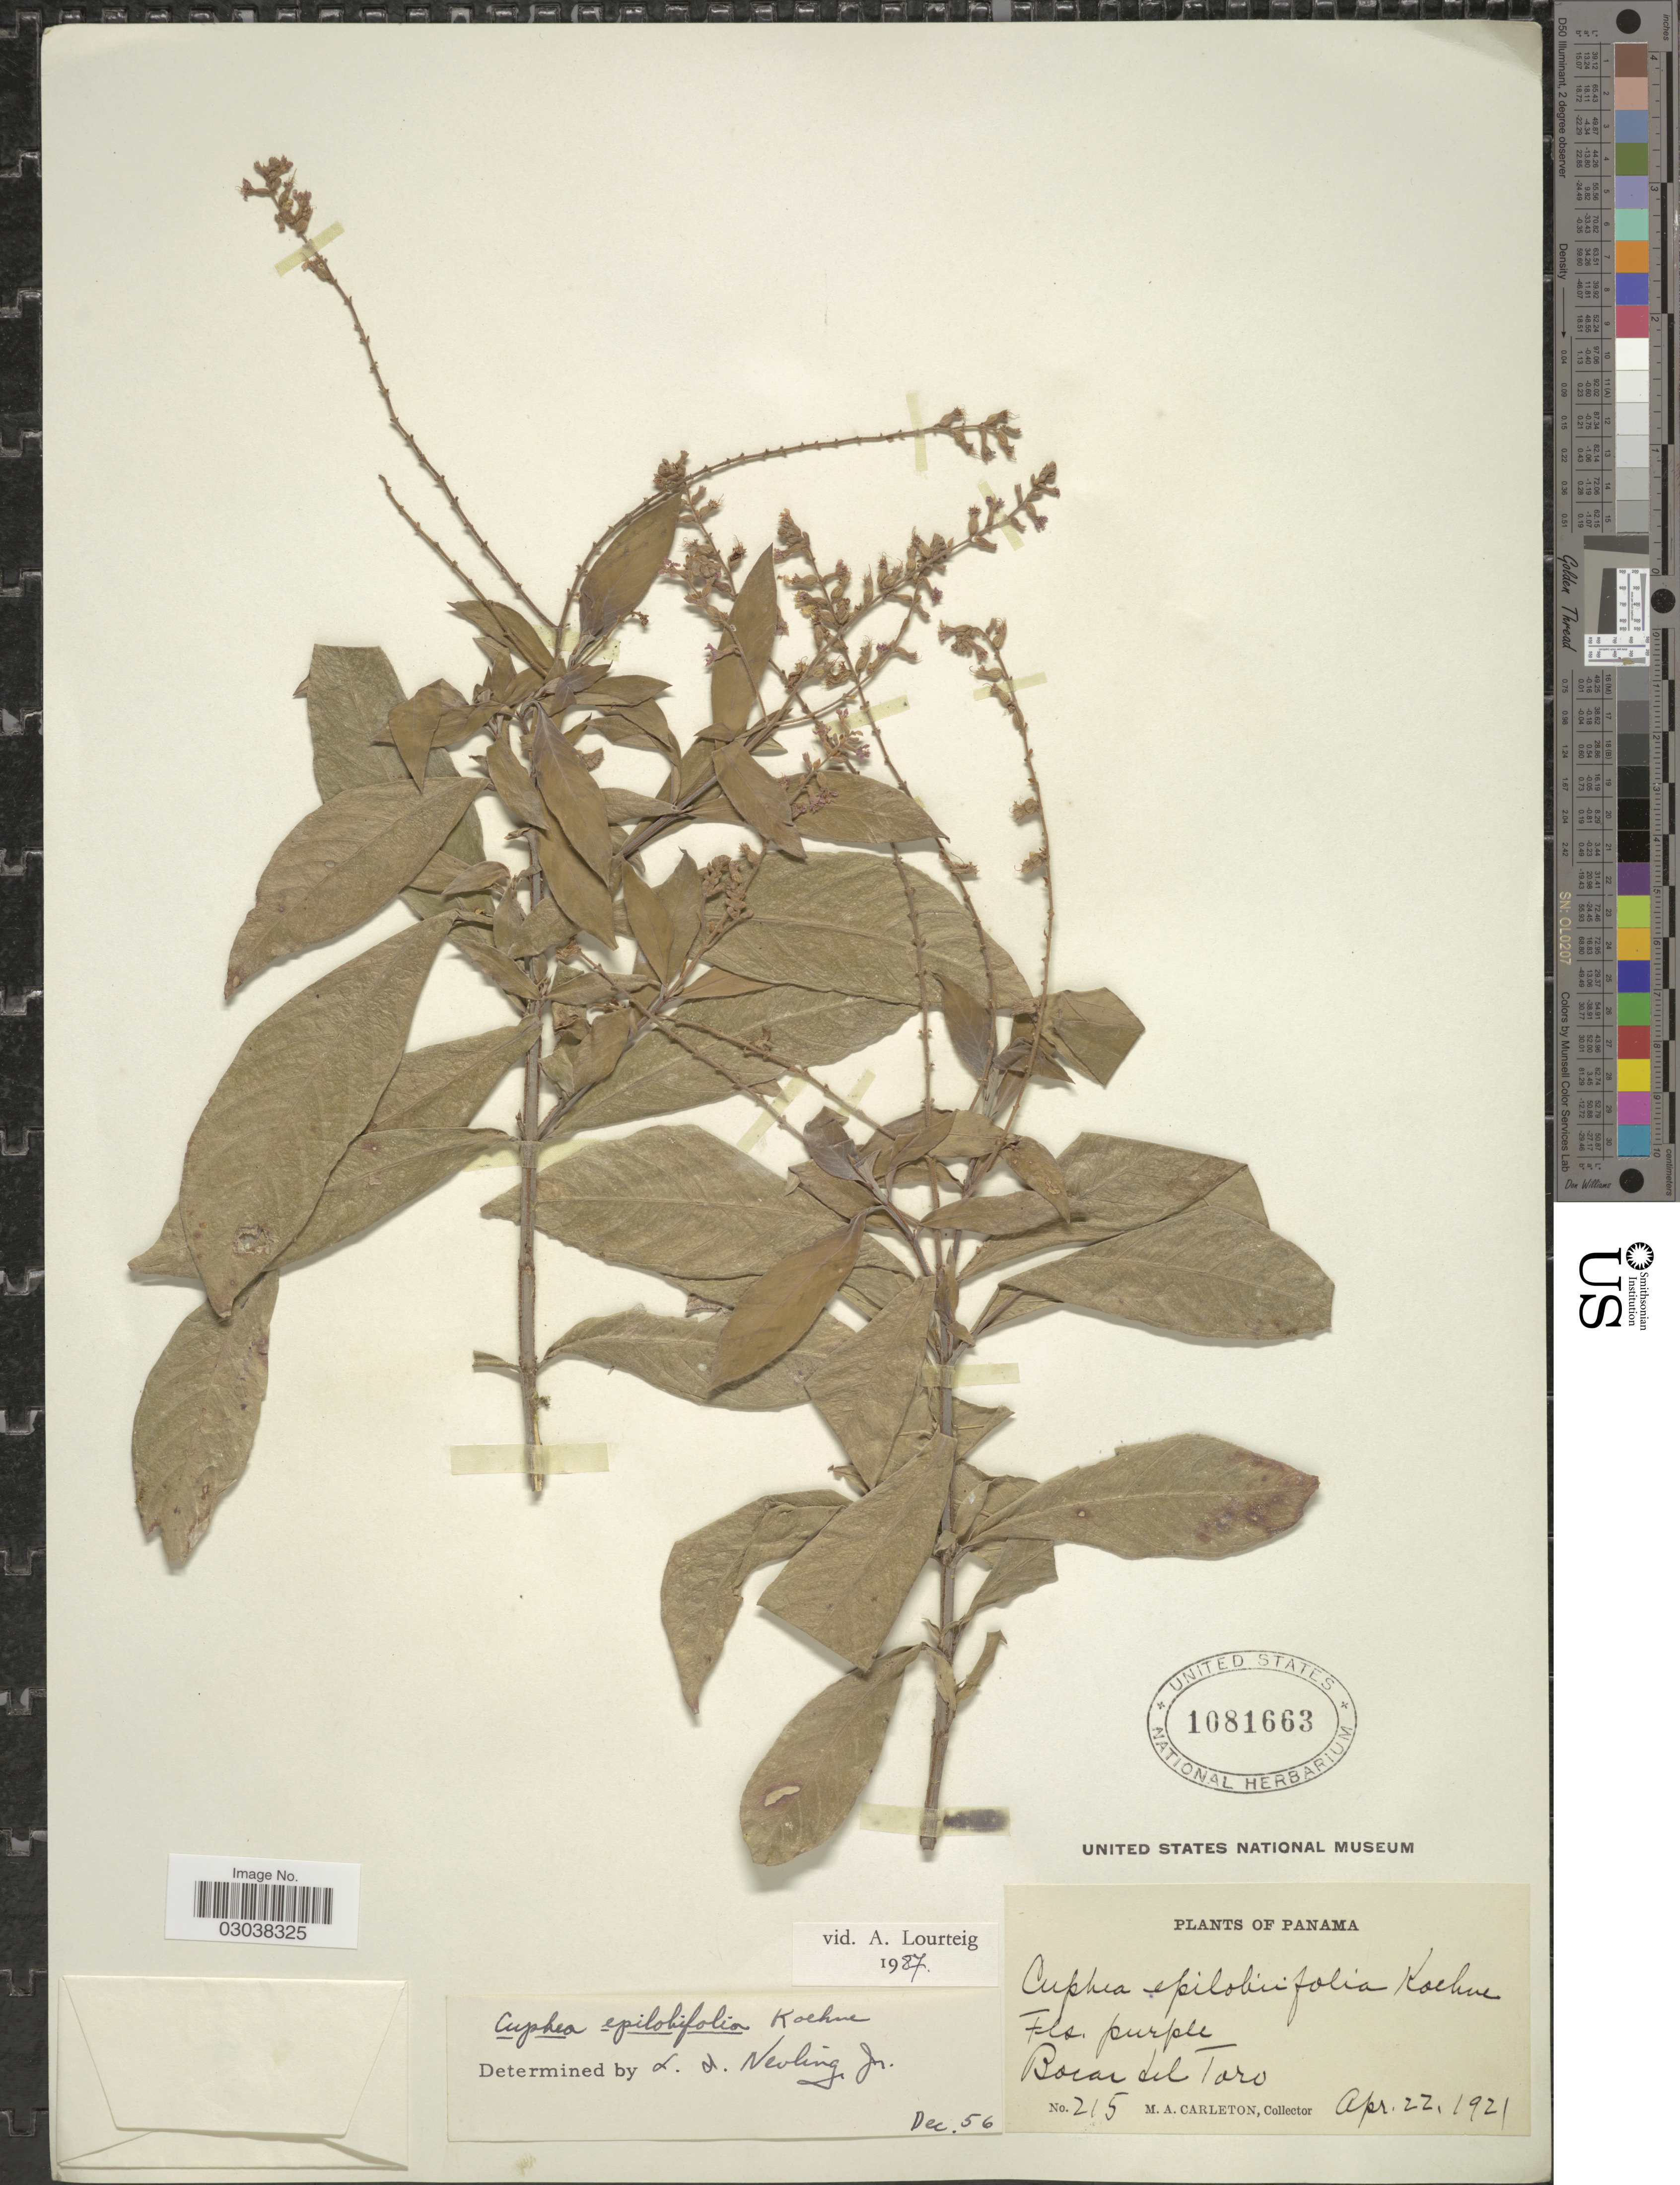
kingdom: Plantae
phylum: Tracheophyta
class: Magnoliopsida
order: Myrtales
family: Lythraceae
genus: Cuphea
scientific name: Cuphea epilobiifolia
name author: Koehne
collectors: M. A. Carleton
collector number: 215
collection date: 1921-04-22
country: Panama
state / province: Bocas del Toro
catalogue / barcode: US 1081663